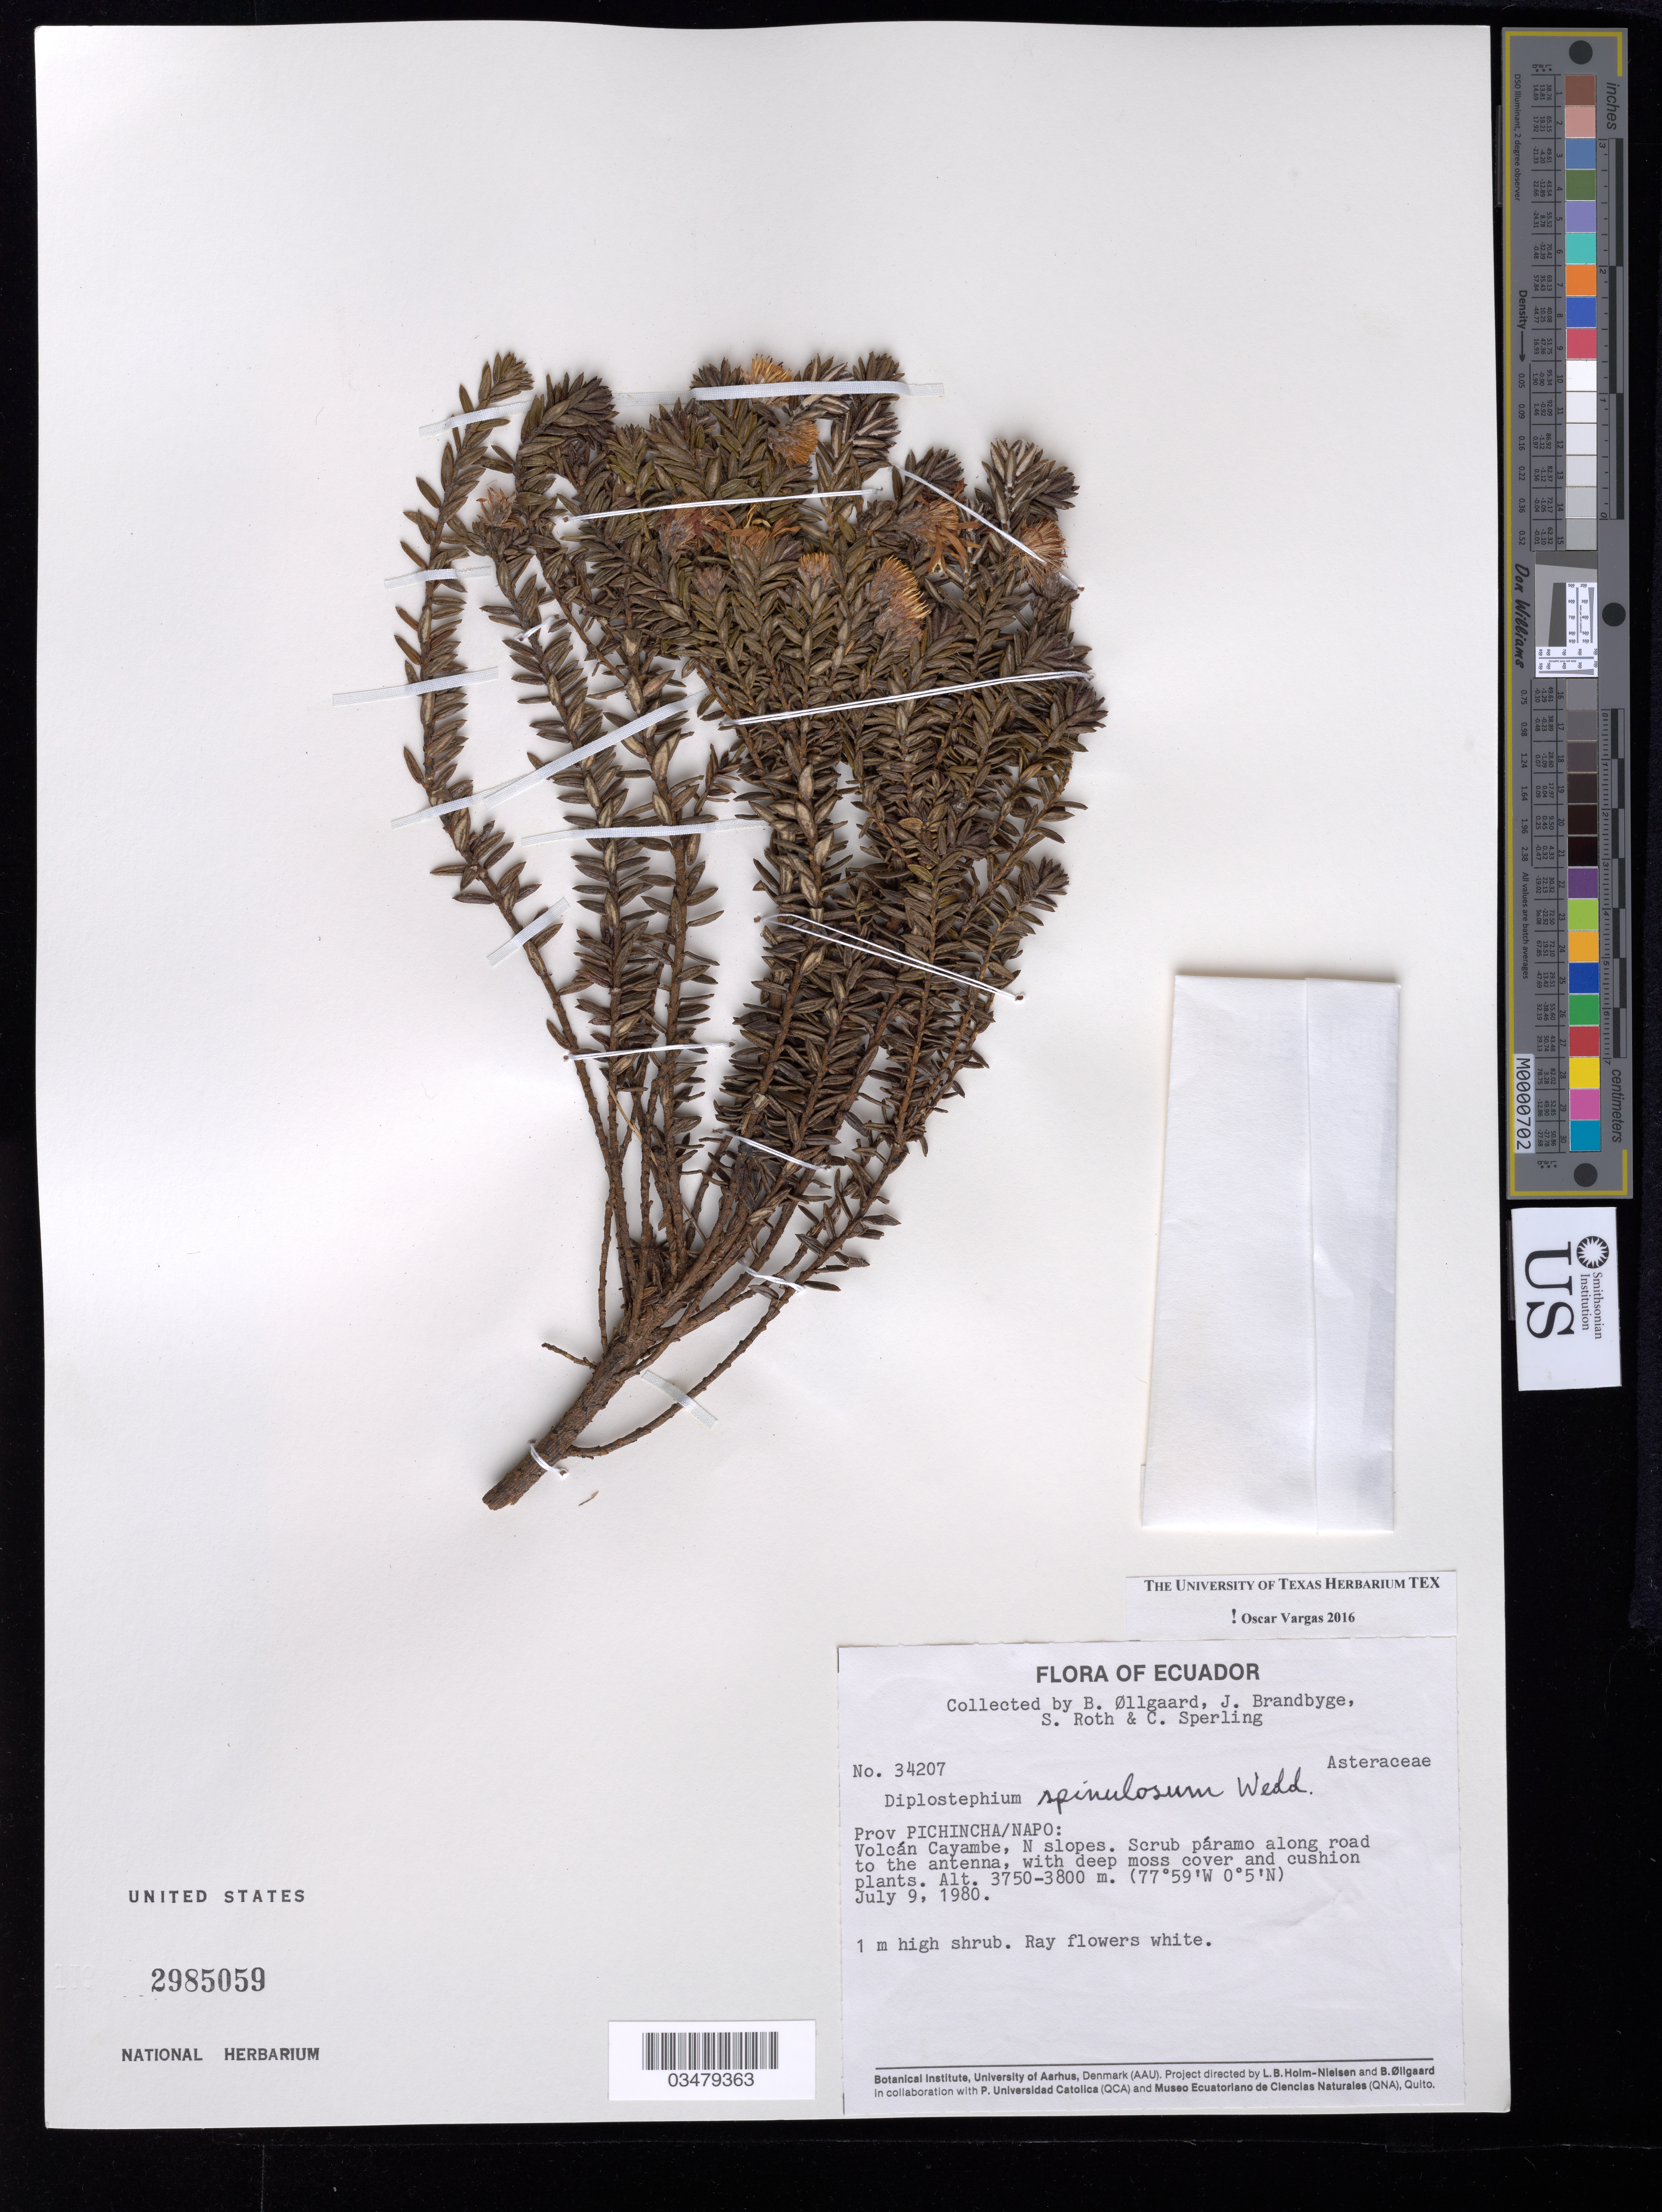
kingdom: Plantae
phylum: Tracheophyta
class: Magnoliopsida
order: Asterales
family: Asteraceae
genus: Diplostephium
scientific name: Diplostephium spinulosum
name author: Wedd.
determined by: Vargas, Oscar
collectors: B. Øllgaard, J. Brandbyge, S. Roth & C. Sperling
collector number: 34207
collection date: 1980-07-09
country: Ecuador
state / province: Pichincha / Napo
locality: Volcan Cayambe, N slopes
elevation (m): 3750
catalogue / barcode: US 2985059